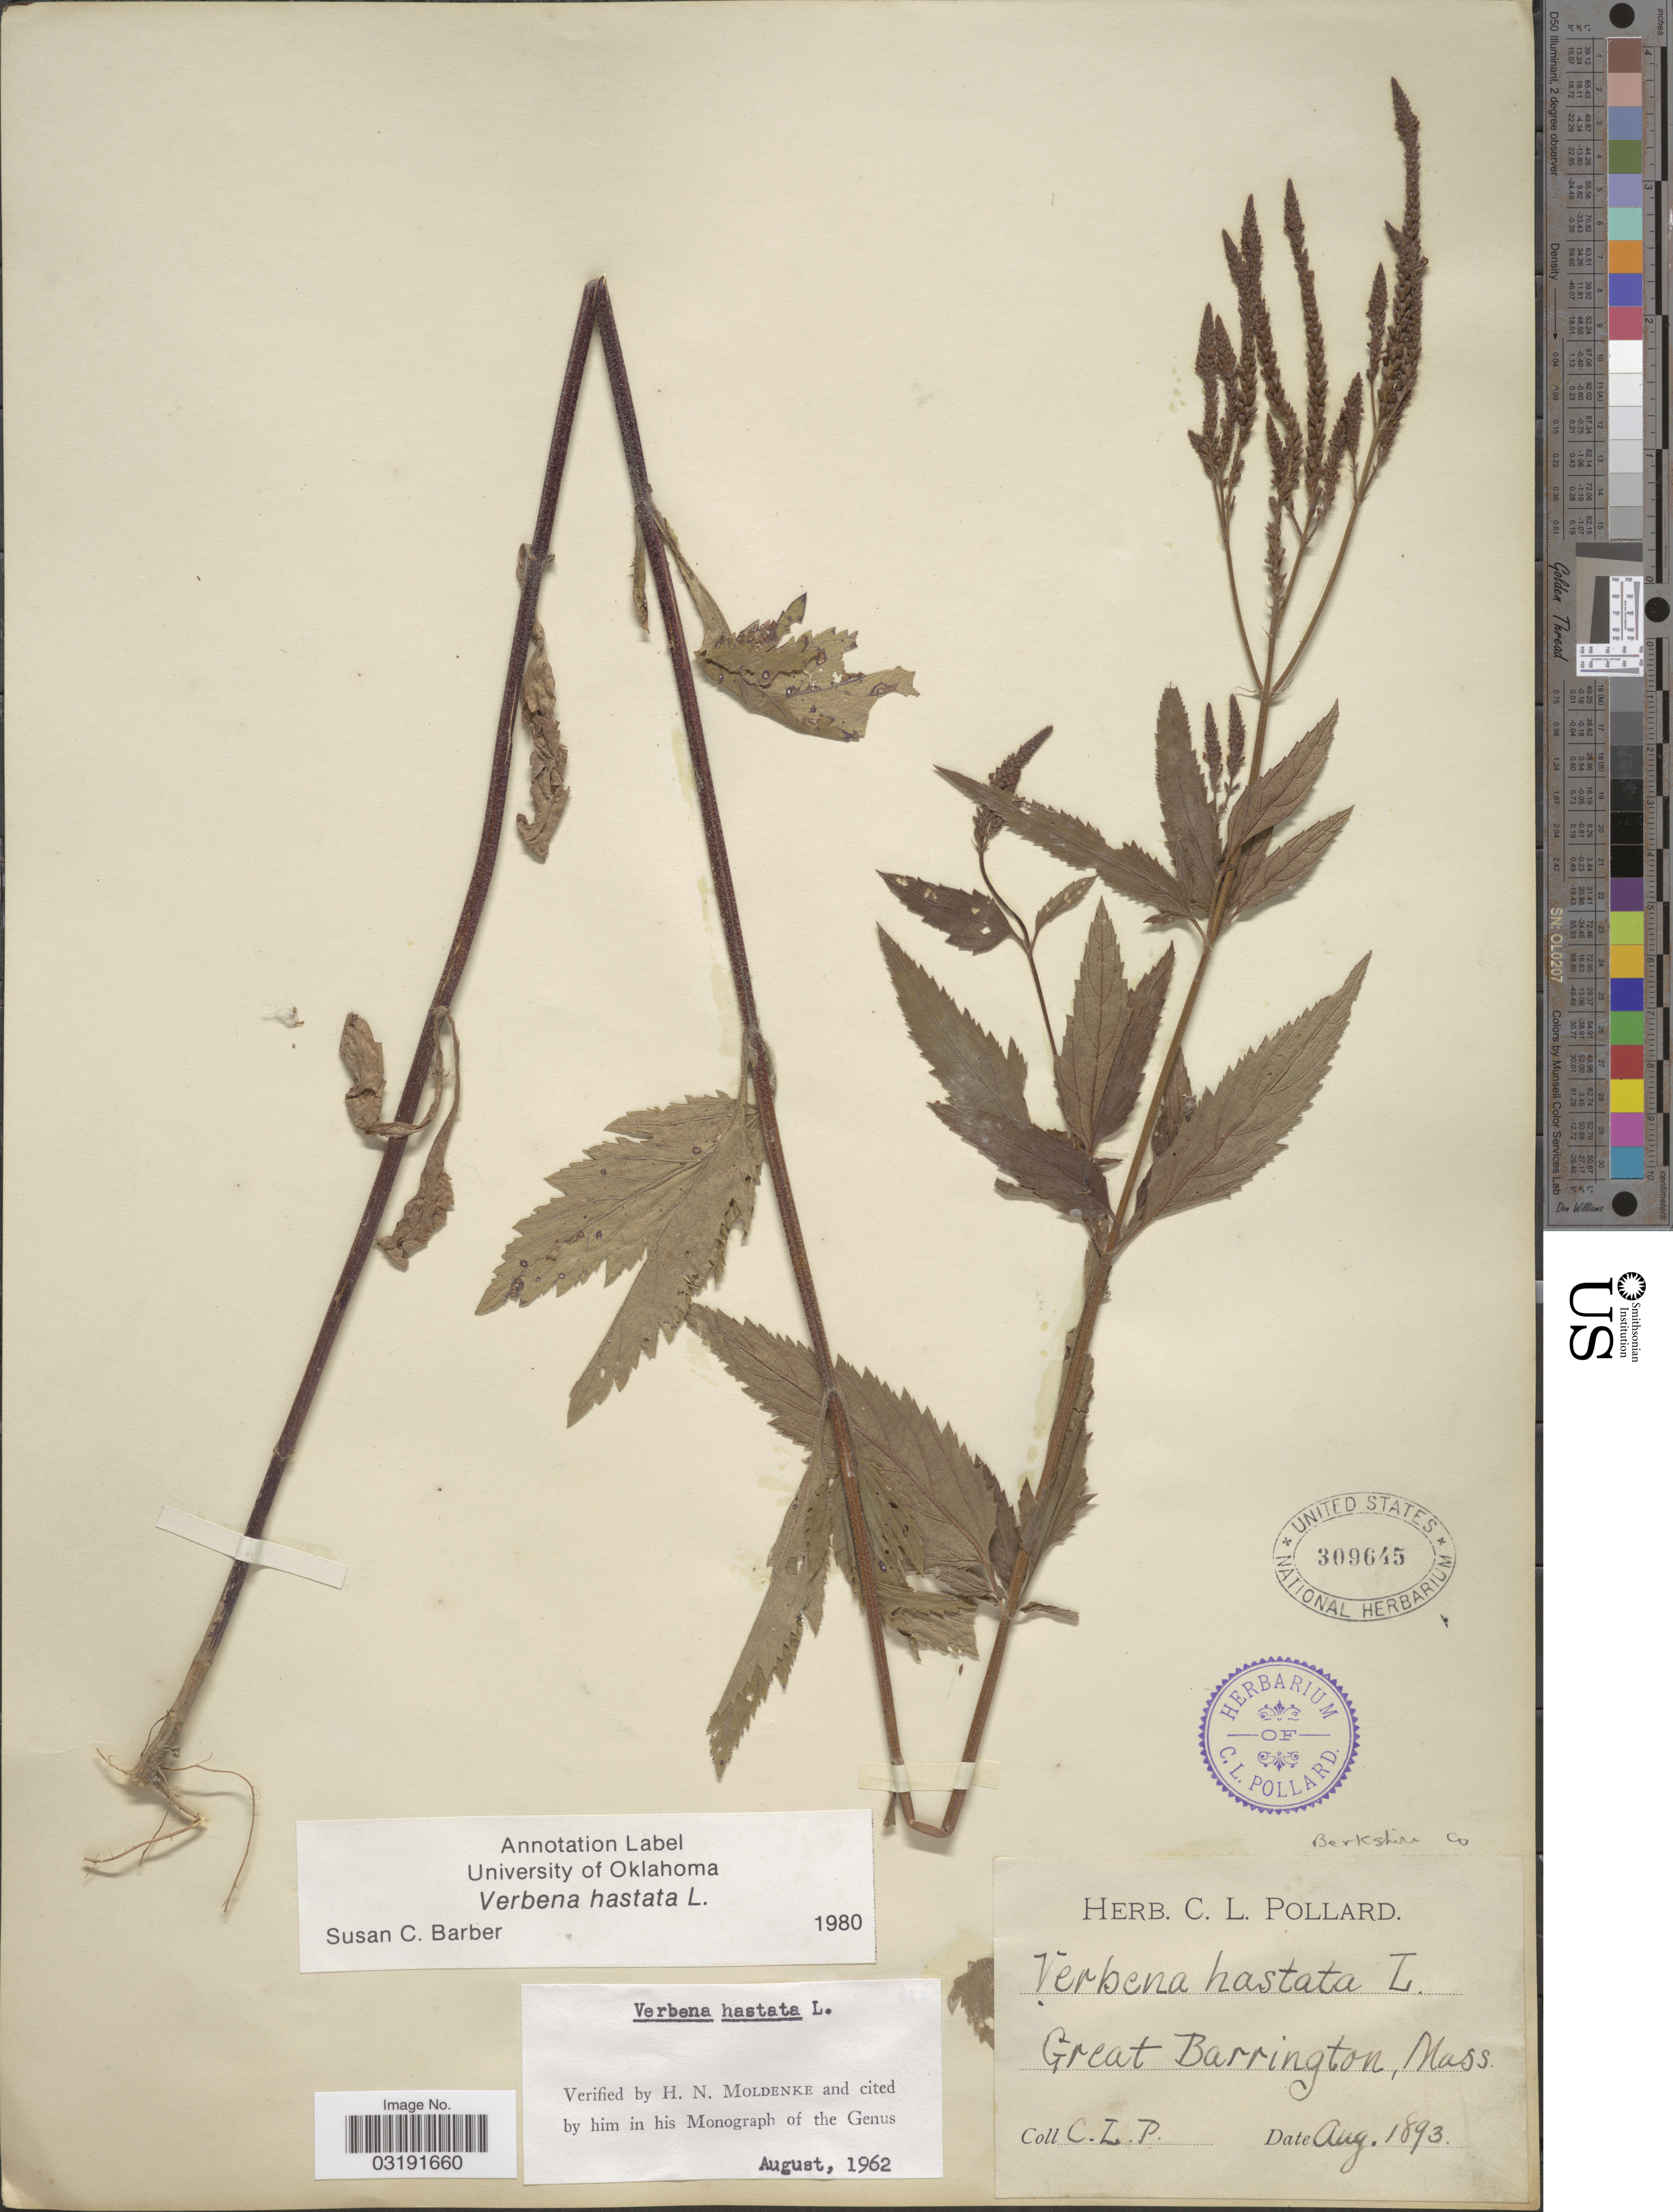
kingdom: Plantae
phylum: Tracheophyta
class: Magnoliopsida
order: Lamiales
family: Verbenaceae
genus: Verbena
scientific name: Verbena hastata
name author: L.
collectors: C. L. Pollard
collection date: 1893-08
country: United States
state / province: Massachusetts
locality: Great Barrington, Berkshire Co.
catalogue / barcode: US 309645